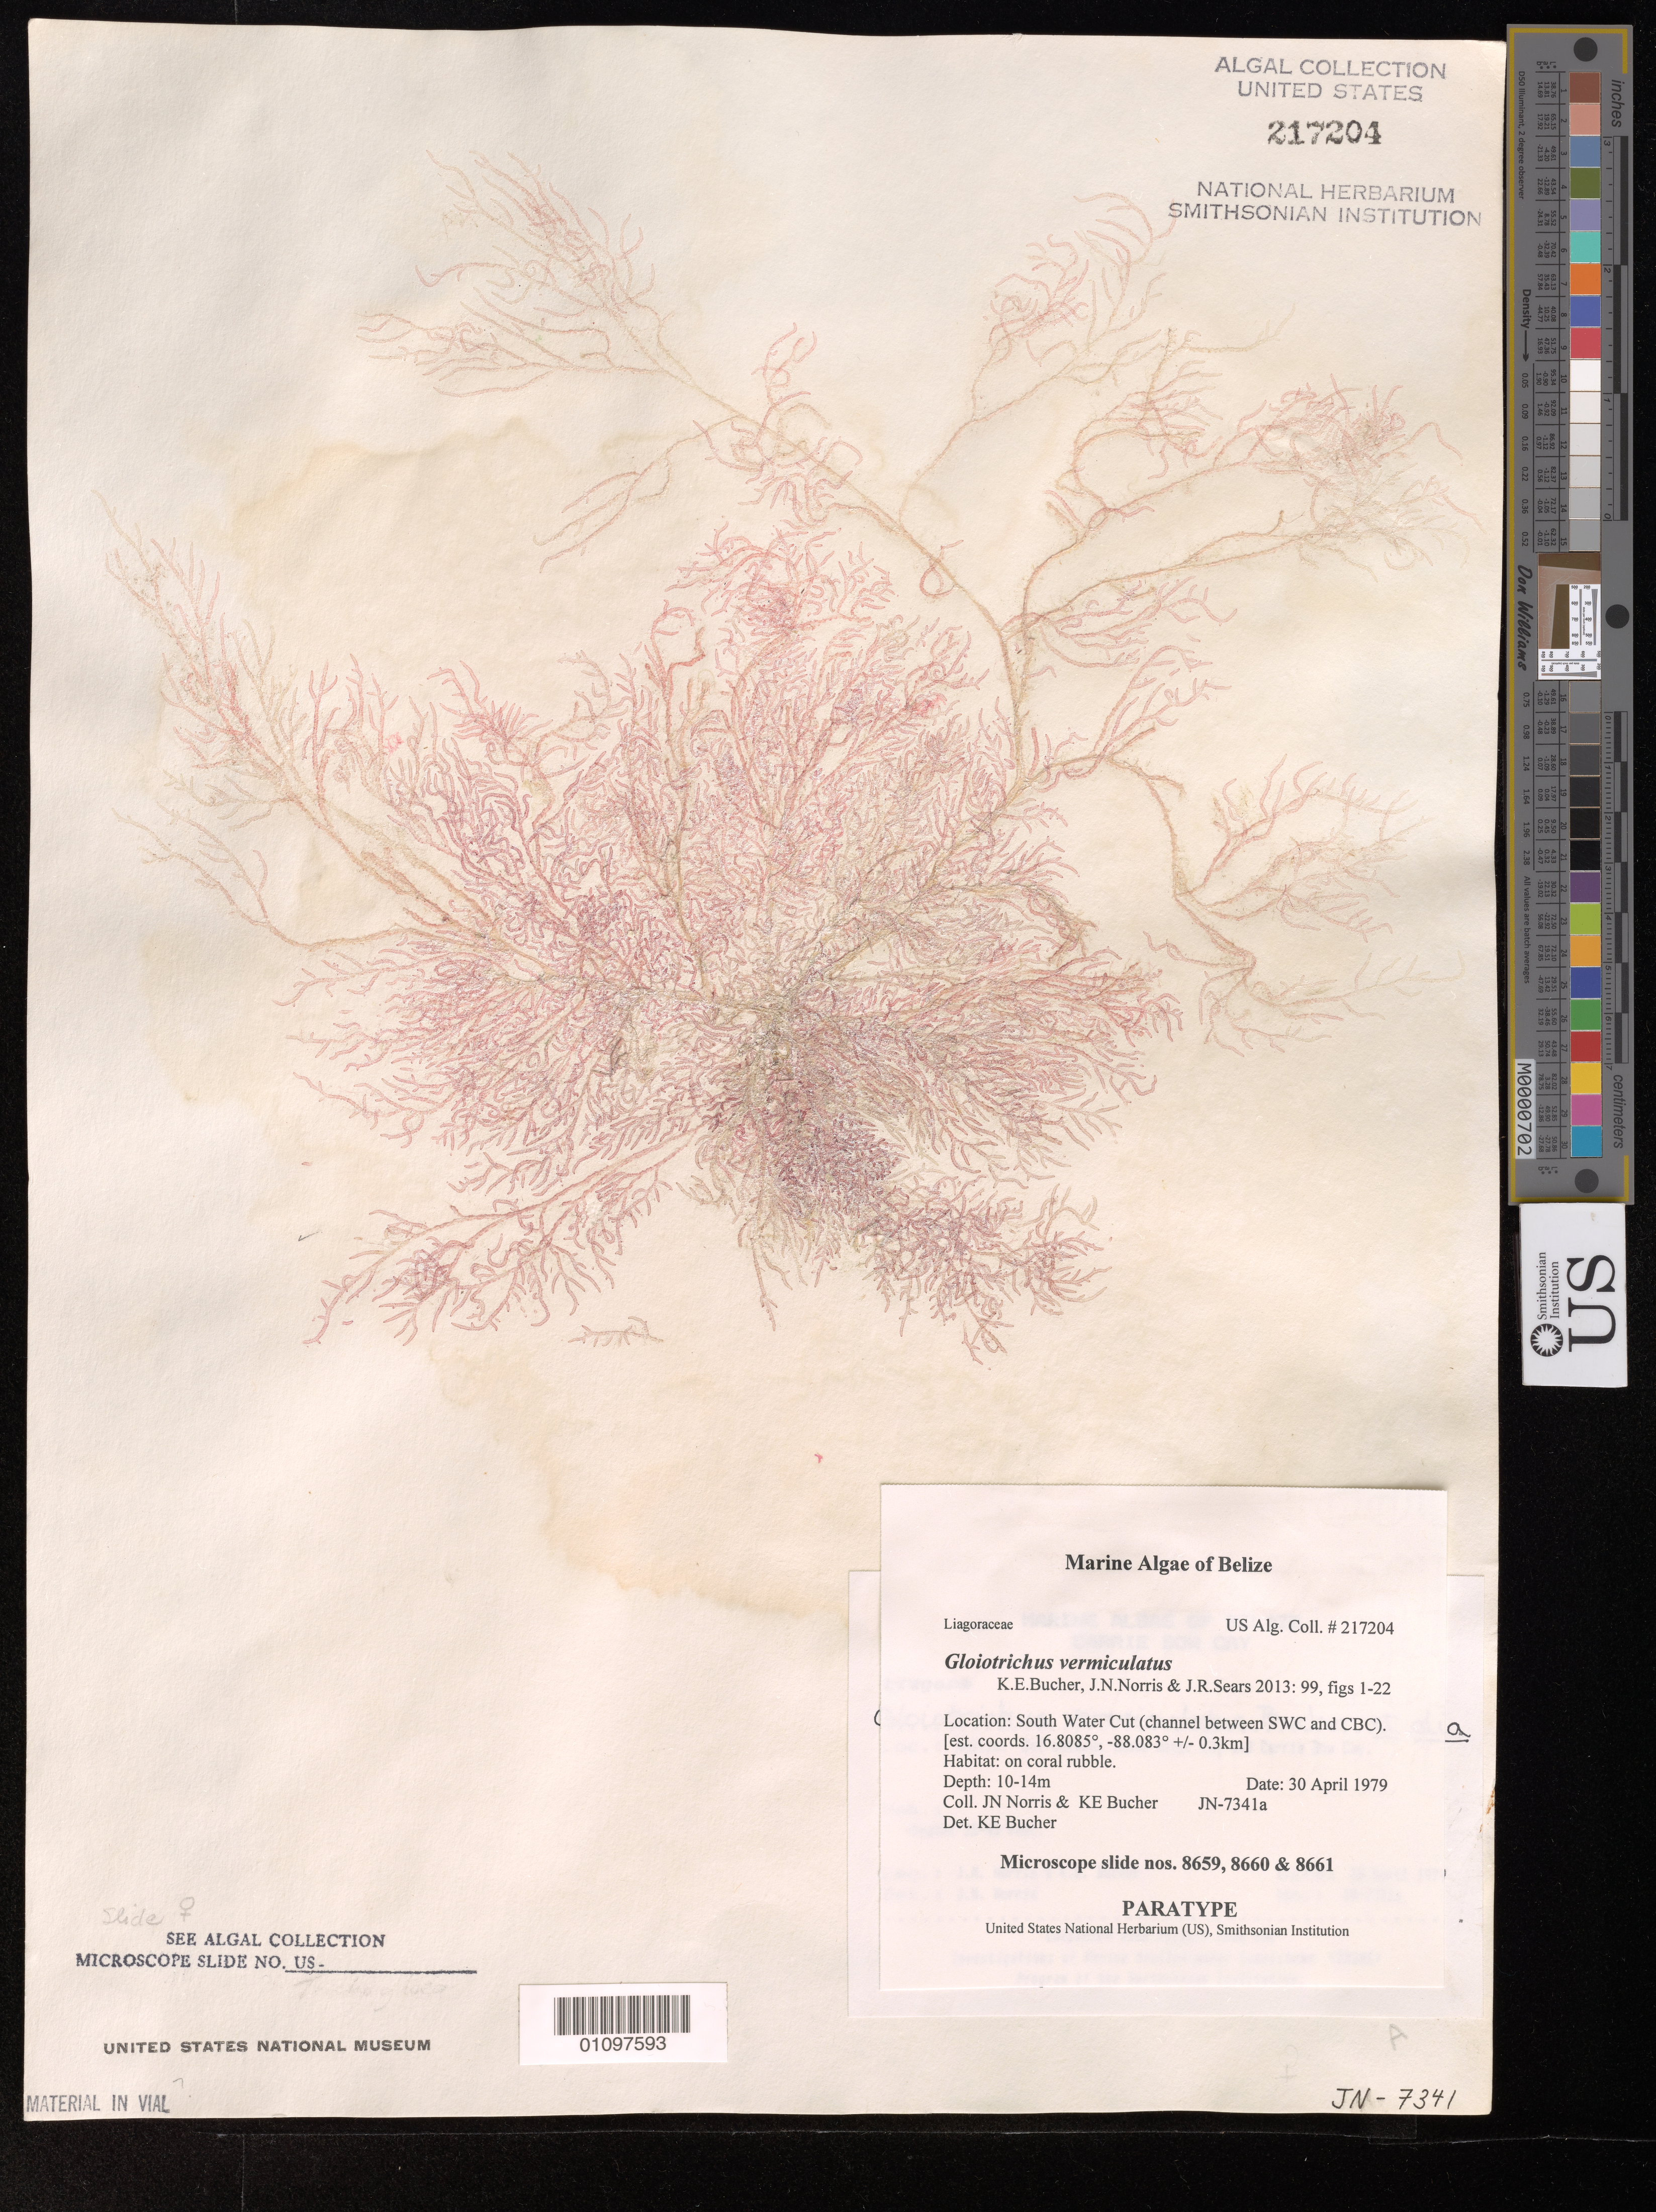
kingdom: Plantae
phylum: Rhodophyta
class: Florideophyceae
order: Nemaliales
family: Liagoraceae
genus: Gloiotrichus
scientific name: Gloiotrichus vermiculatus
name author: K.E. Bucher et al.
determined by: Bucher, K. E.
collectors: J. Norris & K. Bucher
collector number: JN-7341a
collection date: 1979-04-30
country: Belize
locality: South Water Cut (channel between SWC and CBC).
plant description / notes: Microscope slides no. 8659-8661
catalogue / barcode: US 217204